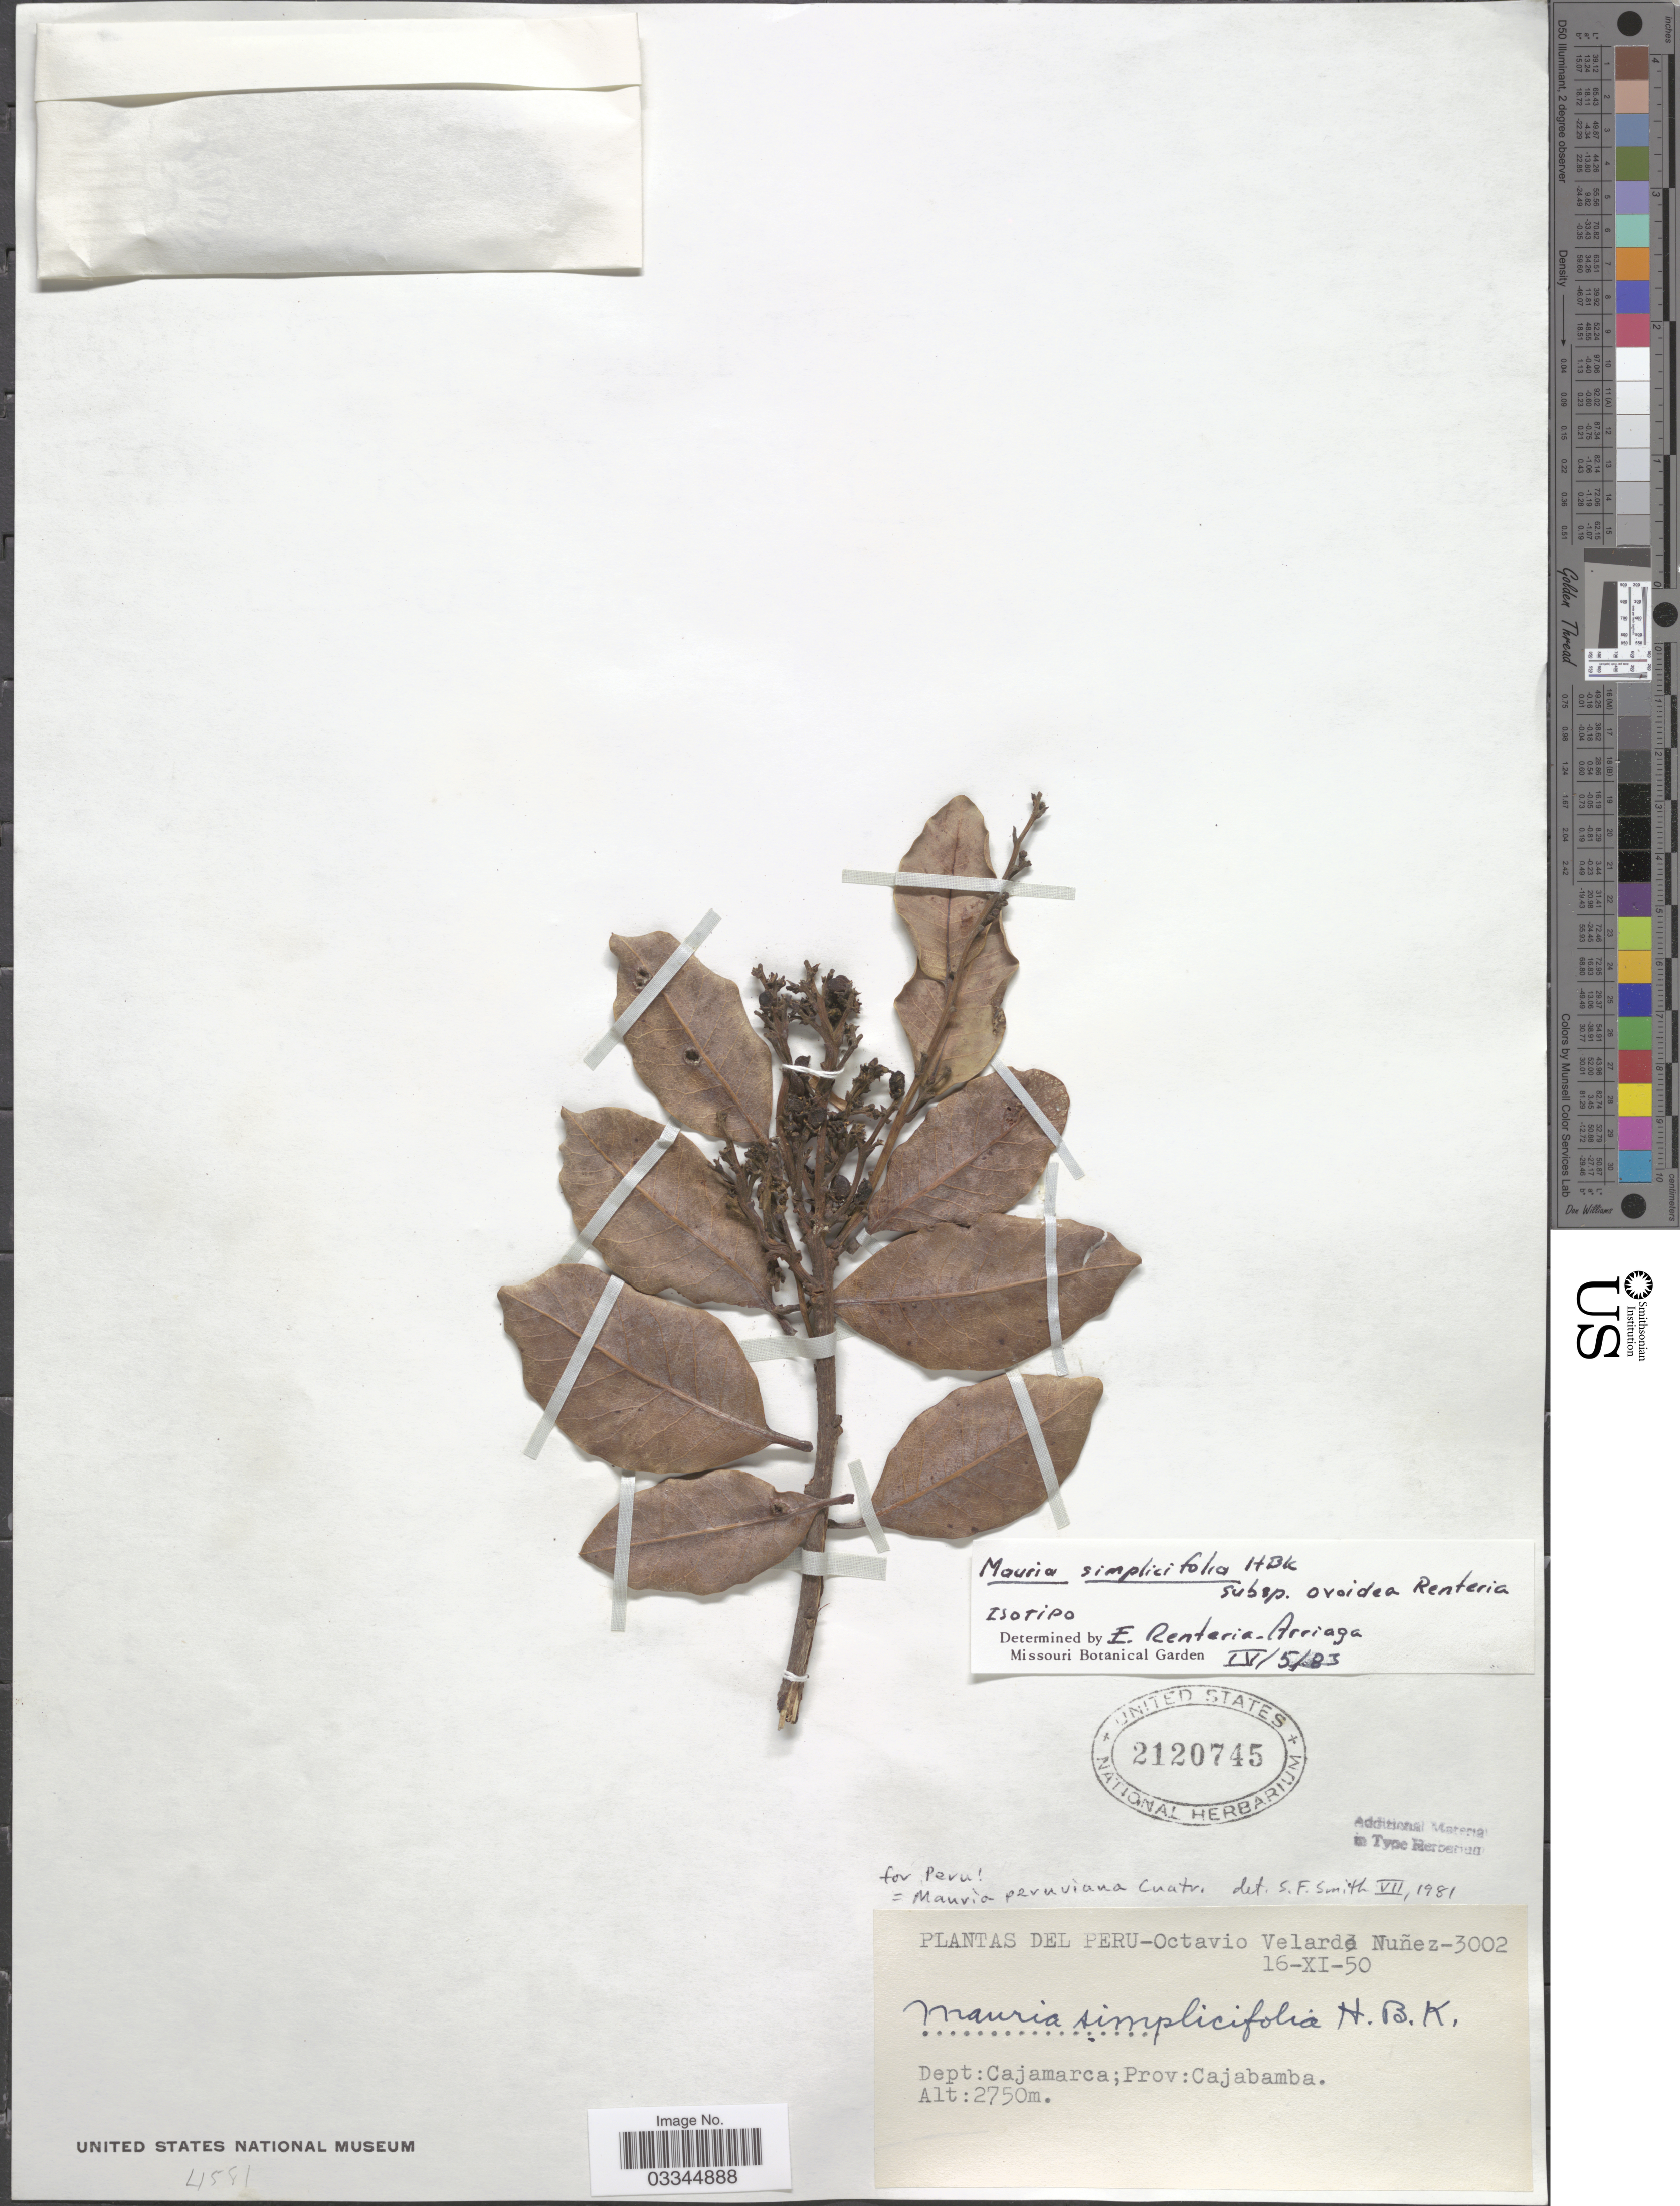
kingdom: Plantae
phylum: Tracheophyta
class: Magnoliopsida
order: Sapindales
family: Anacardiaceae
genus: Mauria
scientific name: Mauria simplicifolia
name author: Kunth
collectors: O. Velarde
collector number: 3002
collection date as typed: Transcribed d/m/y: 16/11/50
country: Peru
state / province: Cajamarca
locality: Dept: Cajamarca; Prov: Cajabamba.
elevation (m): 2750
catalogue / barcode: US 2120745